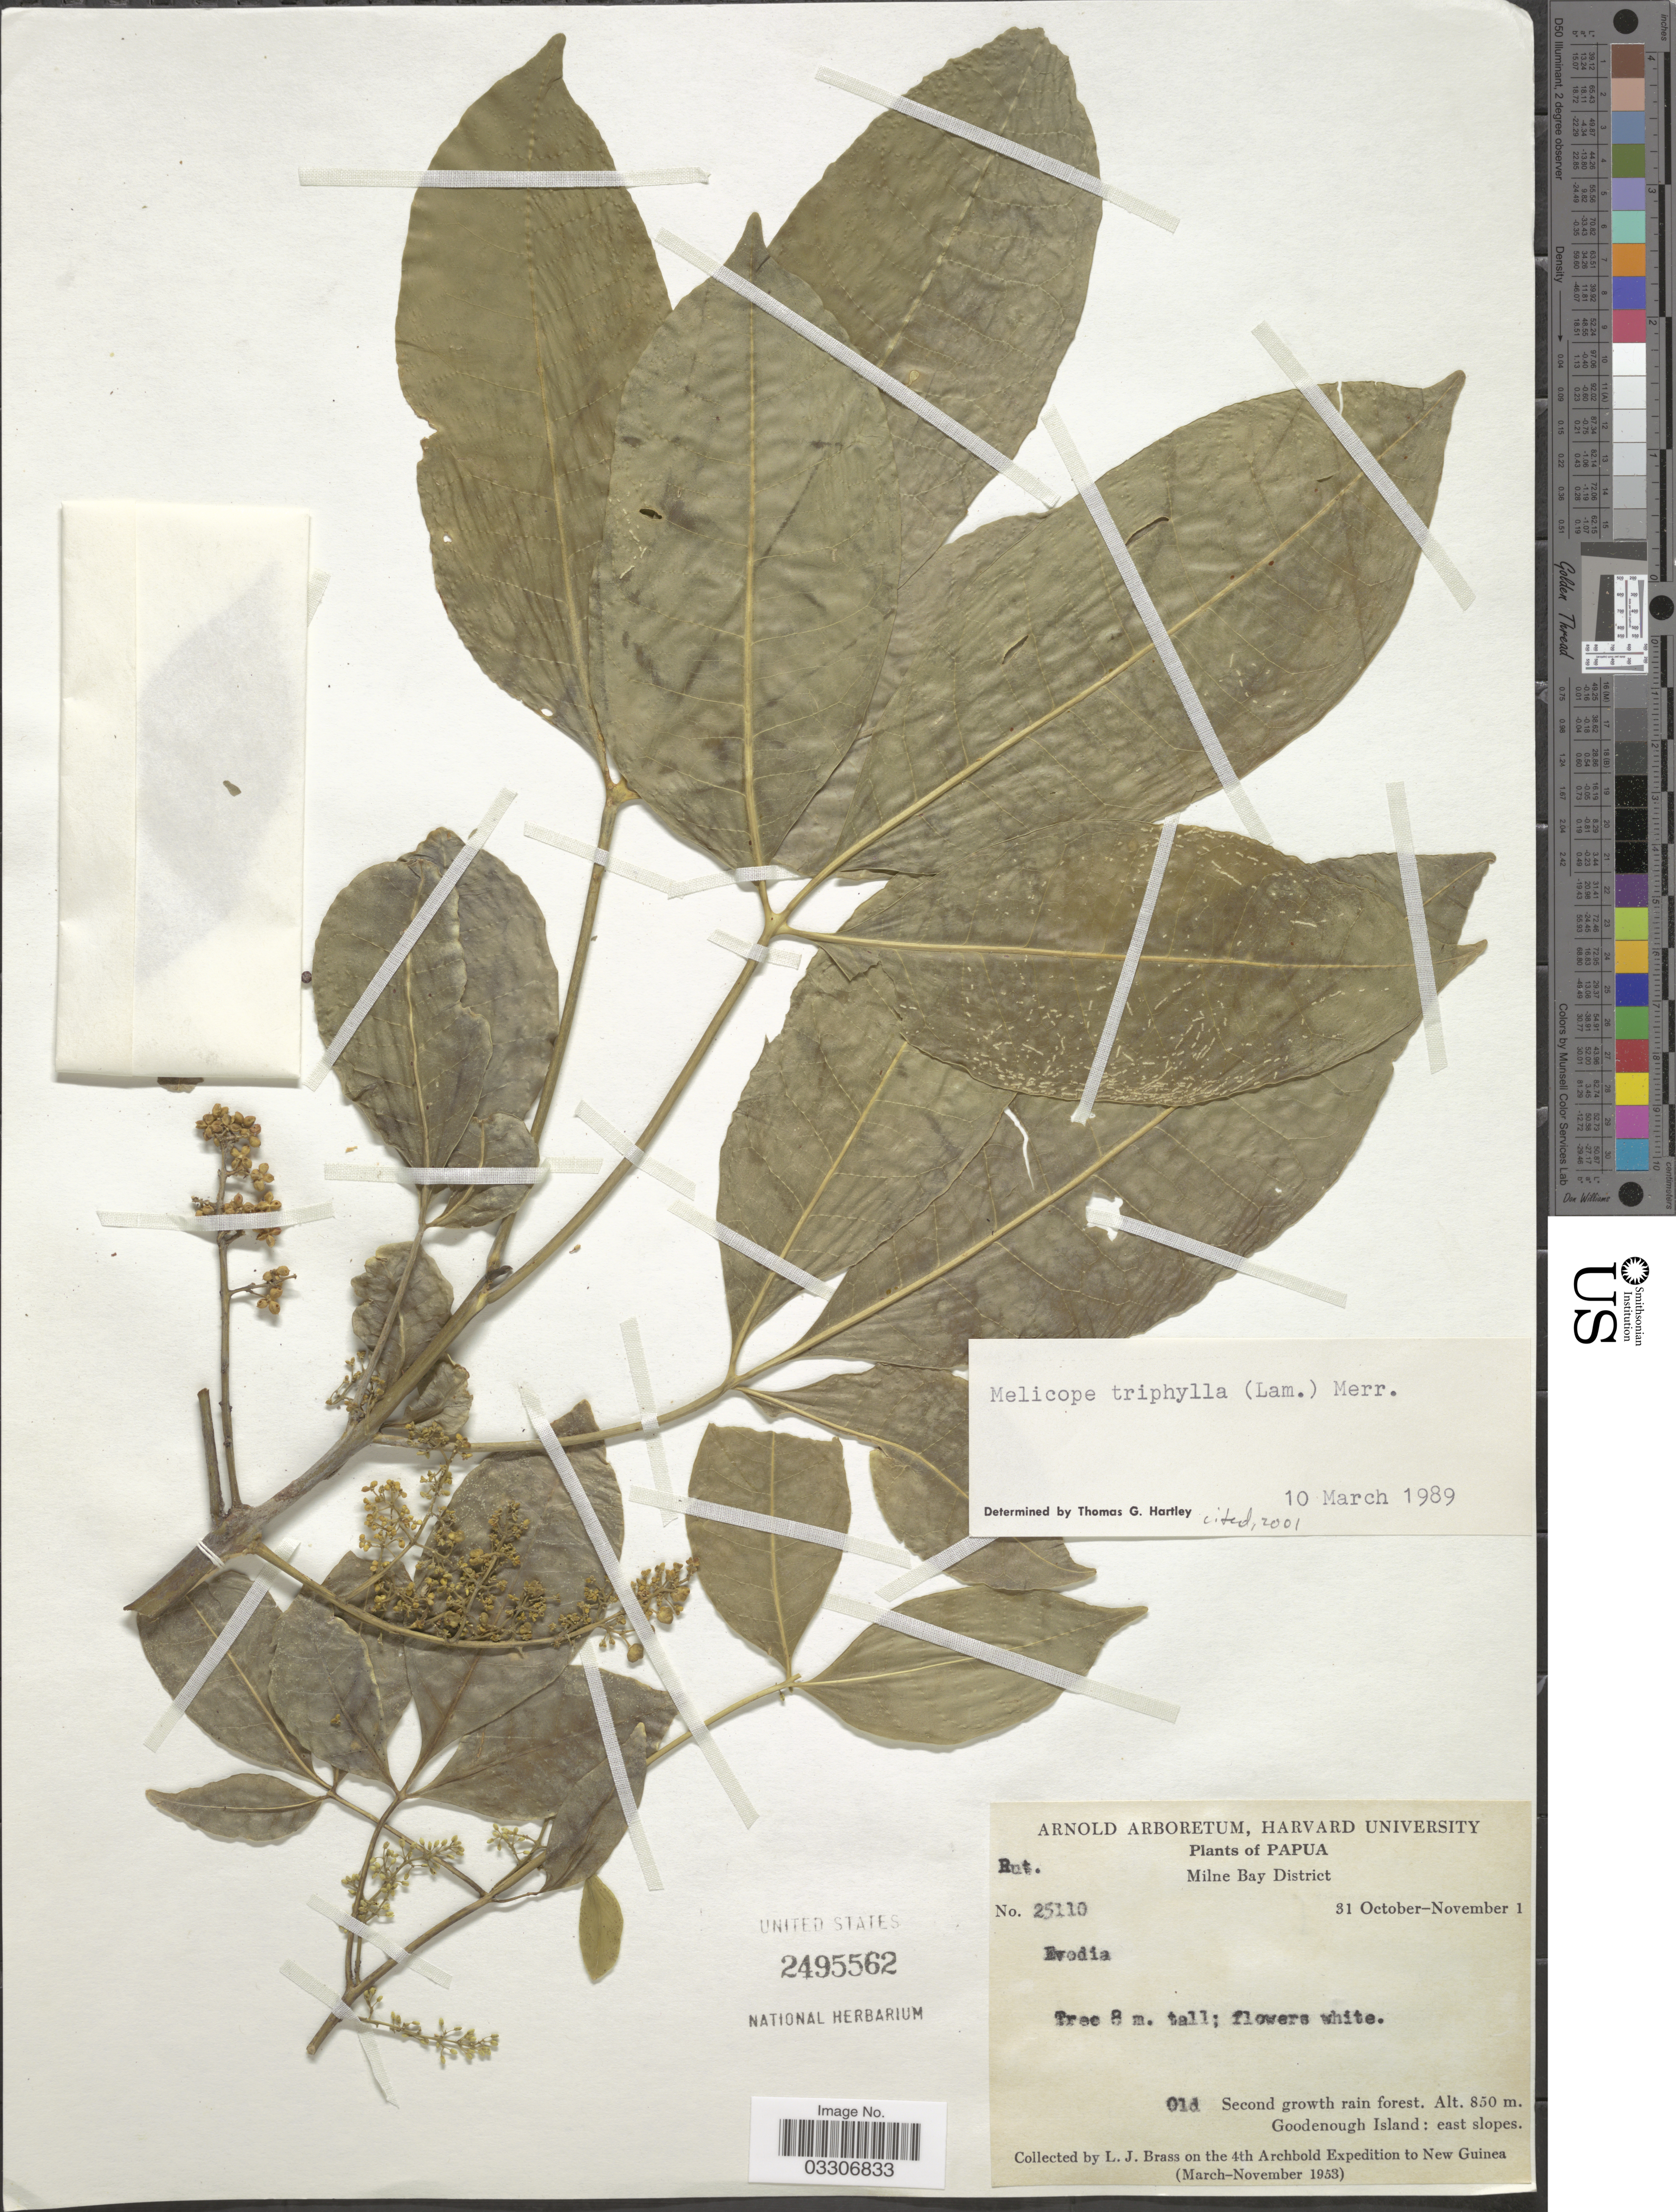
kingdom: Plantae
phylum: Tracheophyta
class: Magnoliopsida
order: Sapindales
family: Rutaceae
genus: Melicope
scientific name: Melicope triphylla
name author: (Lam.) Merr.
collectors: L. J. Brass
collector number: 25110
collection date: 1953-10-31/1953-11-01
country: Papua New Guinea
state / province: Milne Bay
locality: Papua, Milne Bay District. Goodenough Island: east slopes.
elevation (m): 850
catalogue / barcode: US 2495562